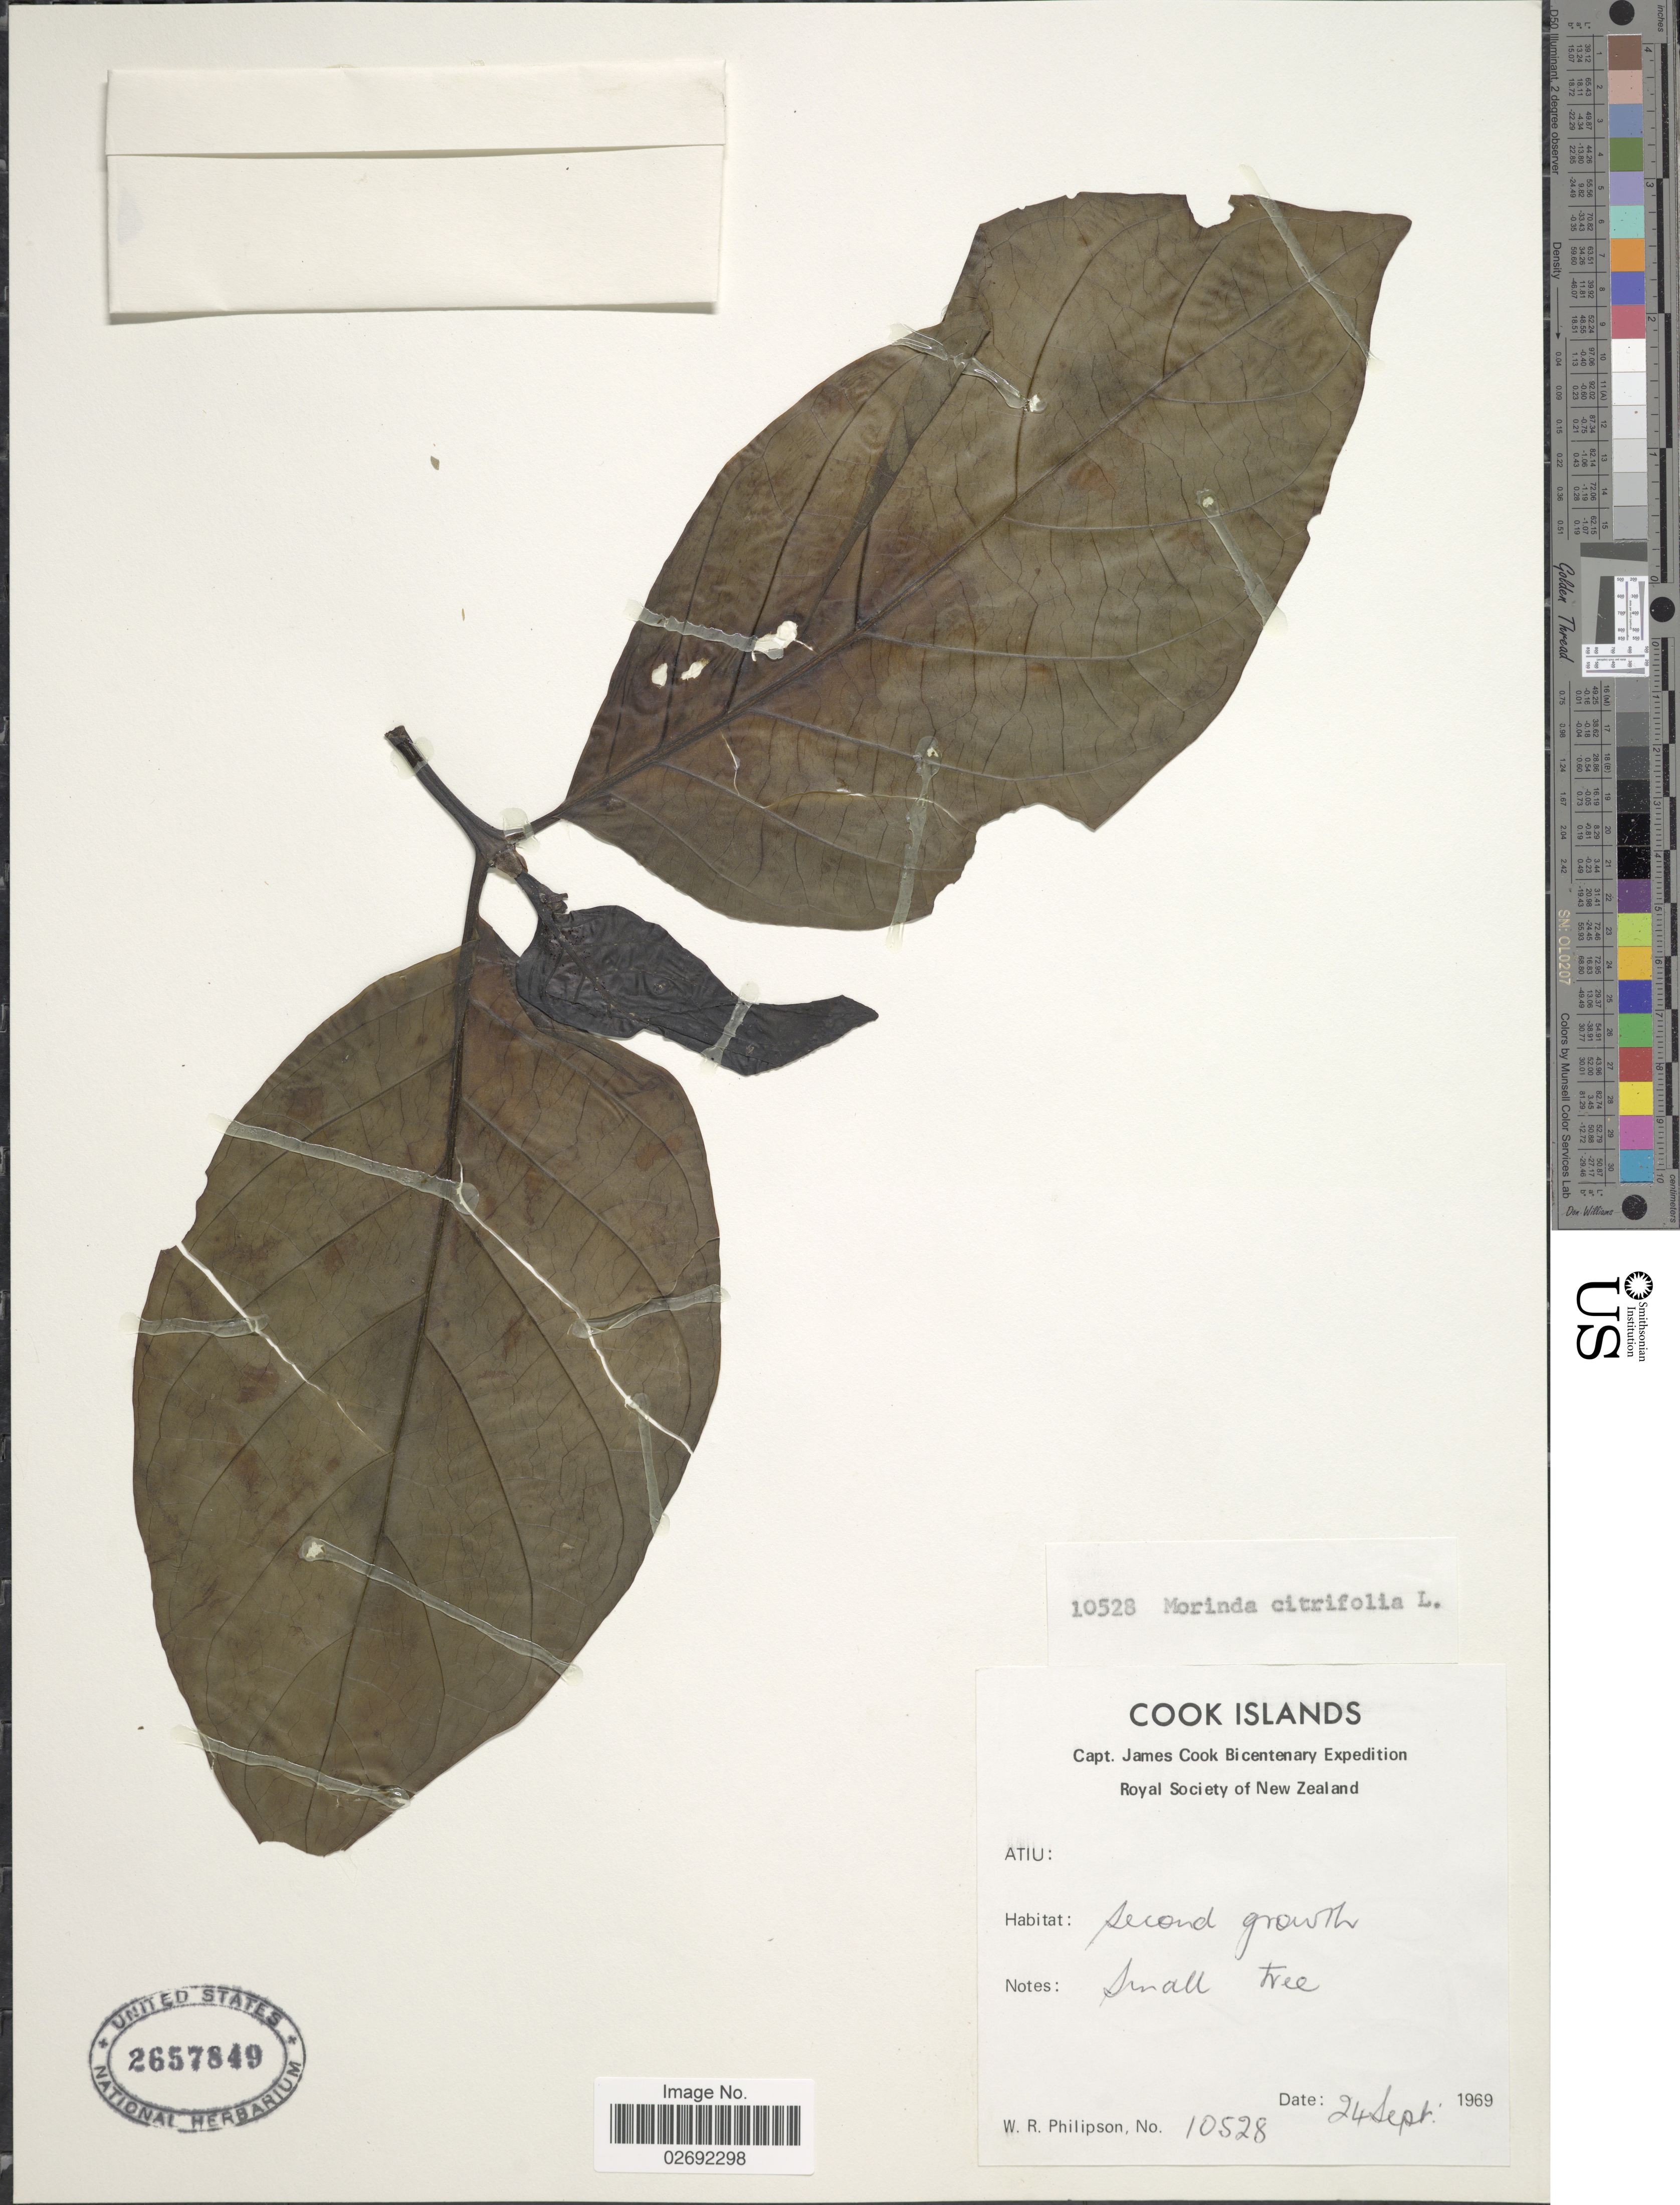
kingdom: Plantae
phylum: Tracheophyta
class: Magnoliopsida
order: Gentianales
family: Rubiaceae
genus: Morinda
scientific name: Morinda citrifolia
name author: L.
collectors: W. R. Philipson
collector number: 10528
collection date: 1969-09-24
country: Cook Islands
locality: Atiu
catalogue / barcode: US 2657849